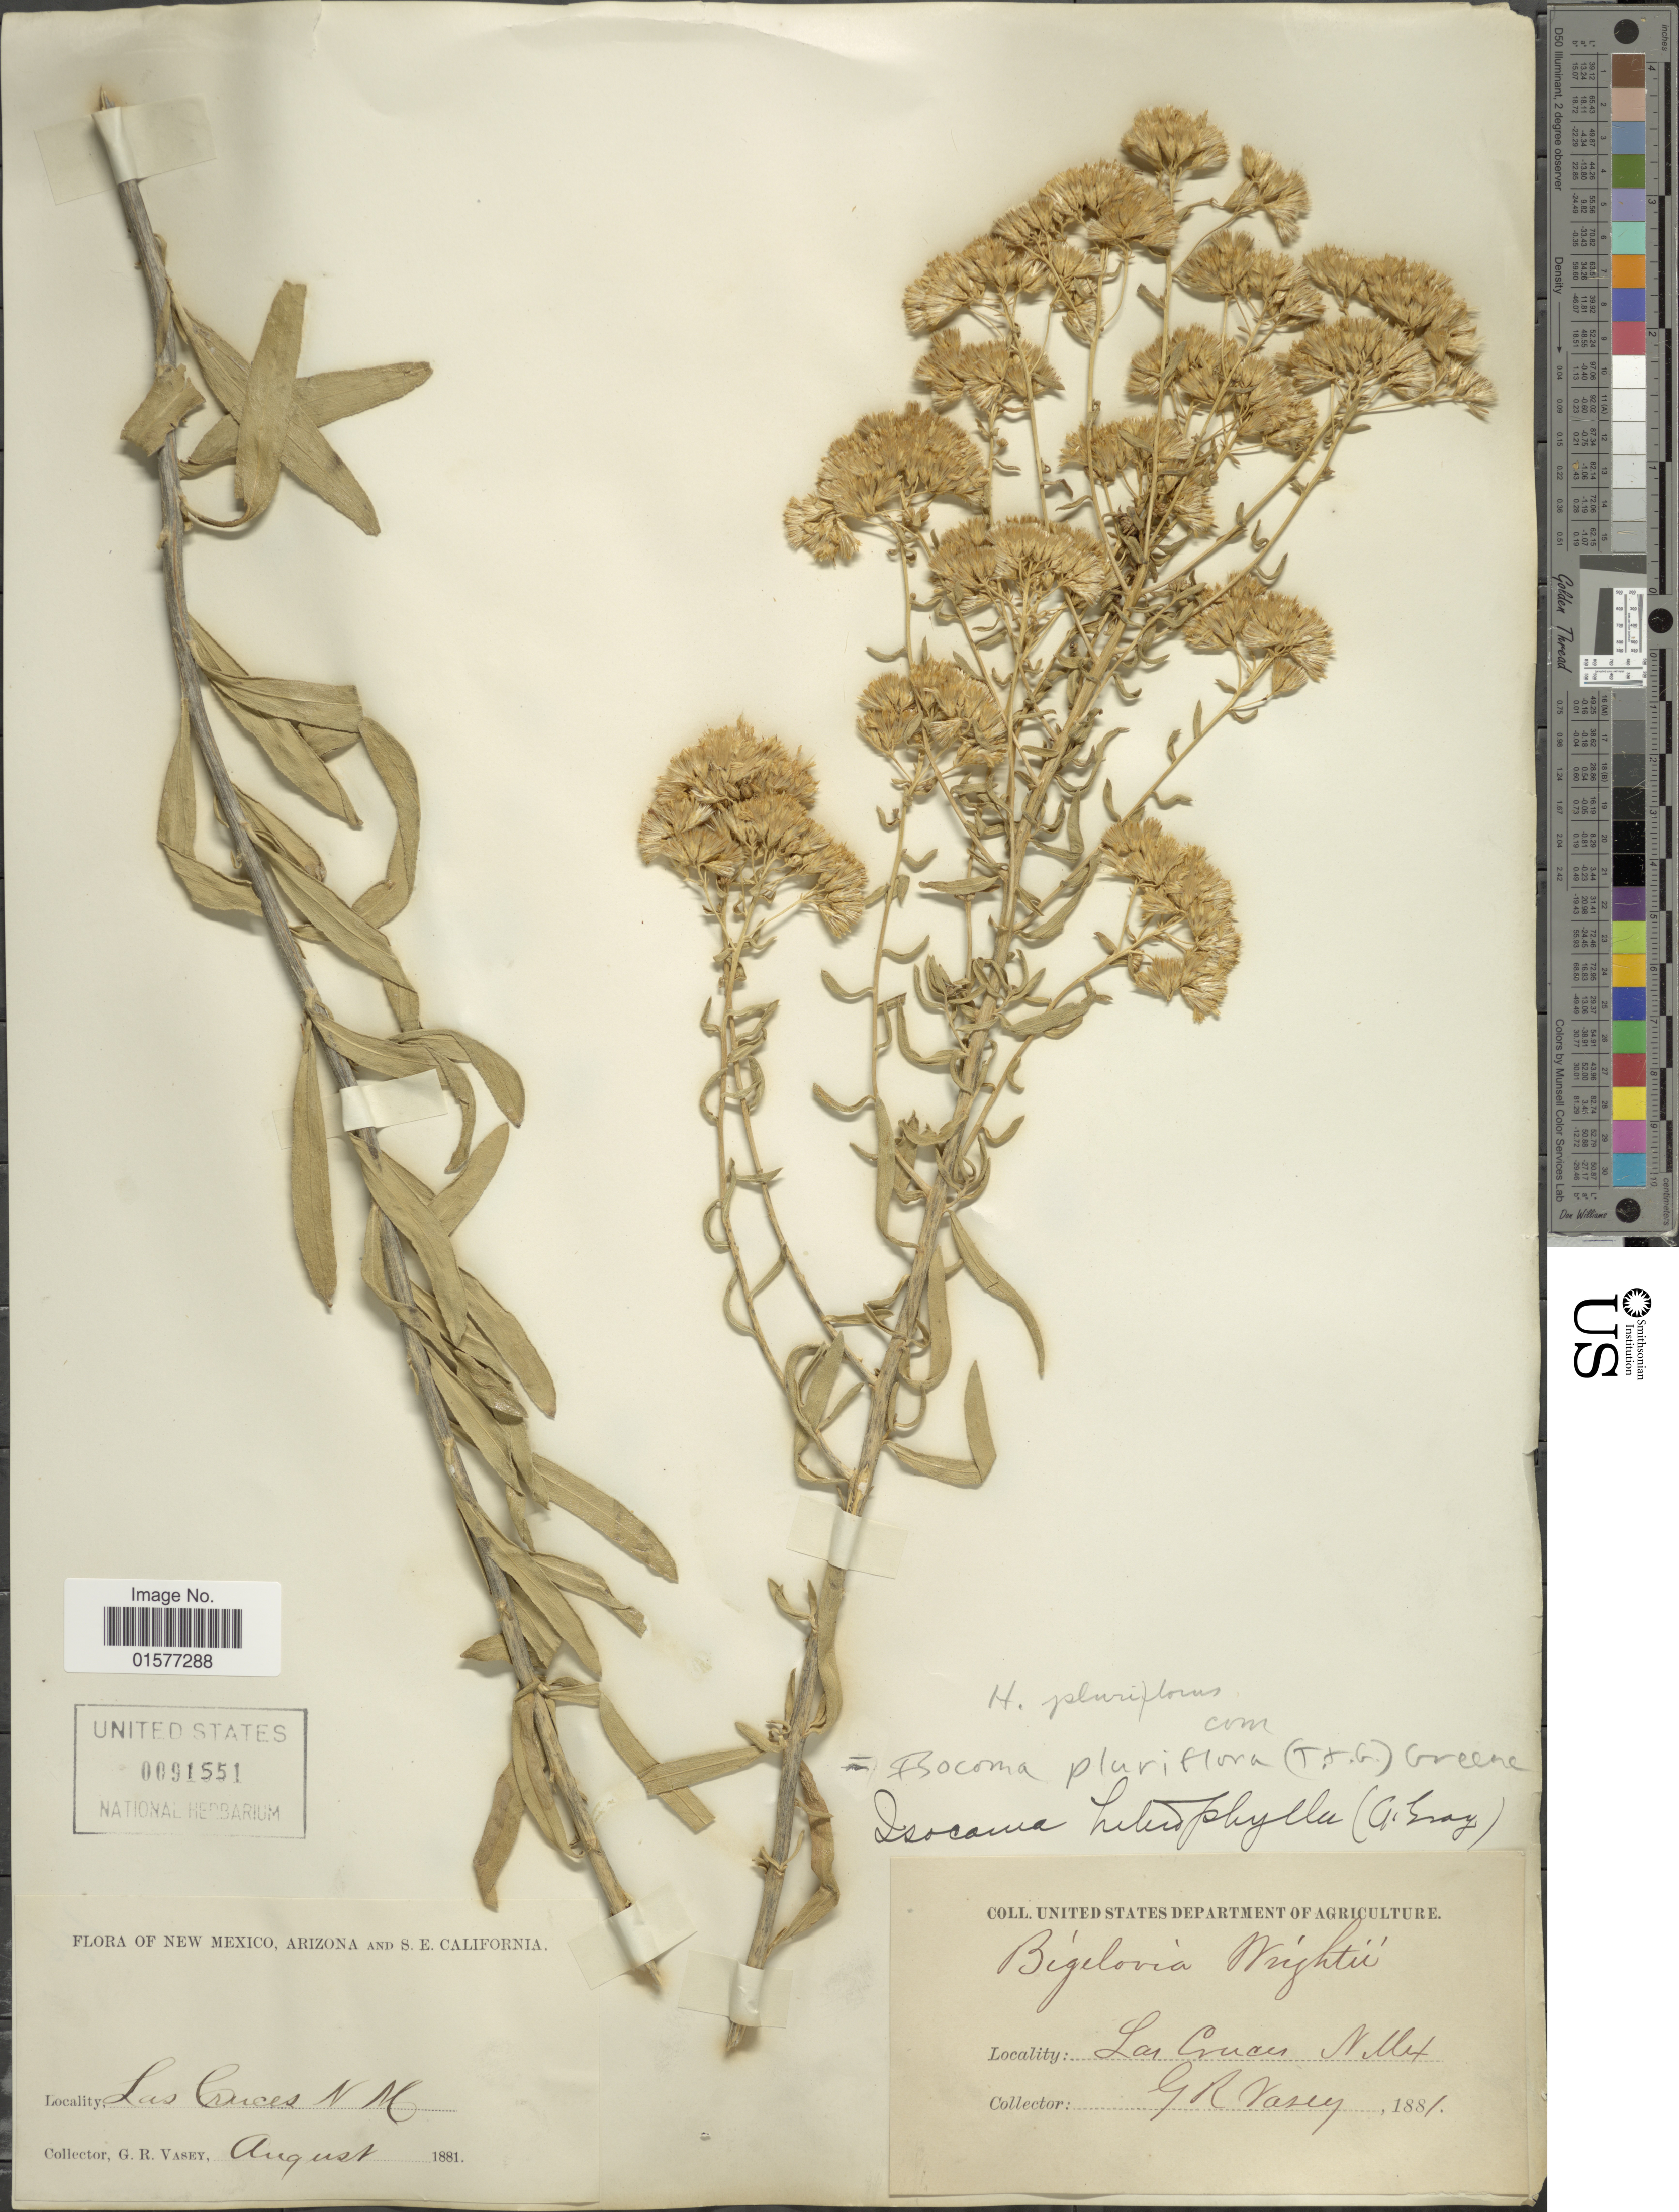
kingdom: Plantae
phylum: Tracheophyta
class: Magnoliopsida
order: Asterales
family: Asteraceae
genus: Isocoma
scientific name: Isocoma pluriflora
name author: (Torr. & A. Gray) Greene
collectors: G. R. Vasey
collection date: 1881-08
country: United States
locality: New Mexico, Arizona and S. E. California, Las Cruces N. M.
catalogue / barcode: US 91151